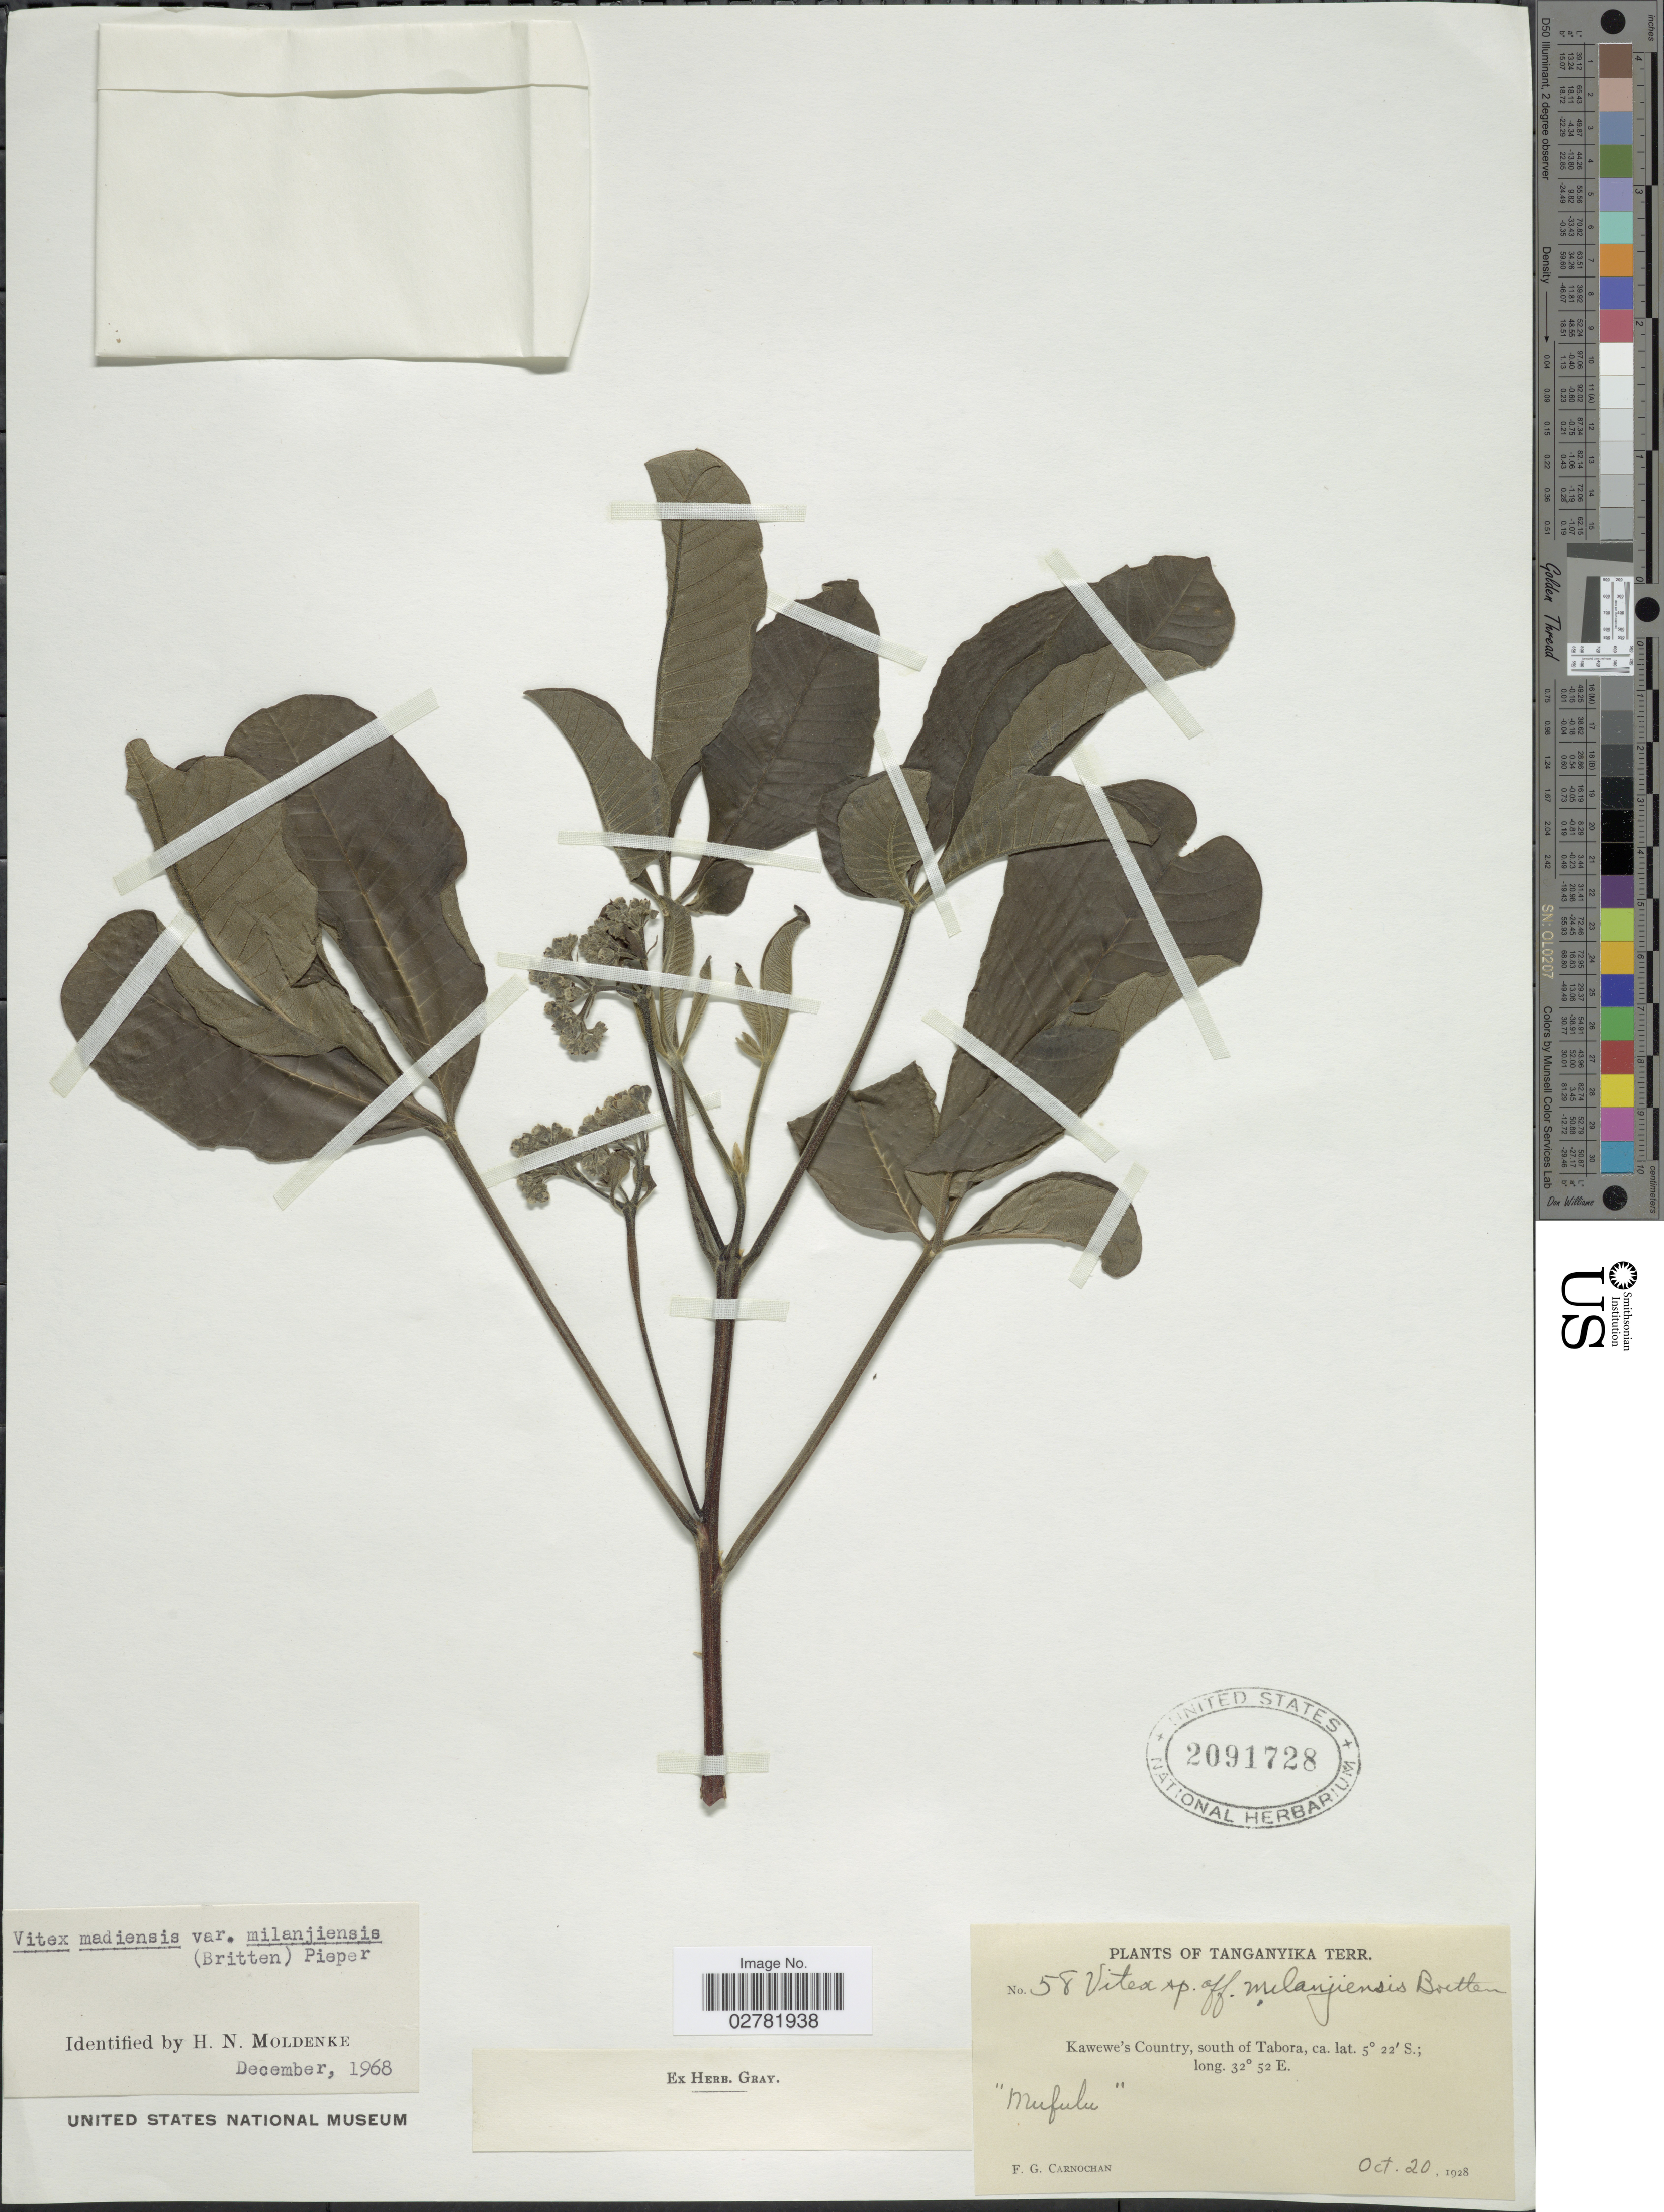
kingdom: Plantae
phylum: Tracheophyta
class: Magnoliopsida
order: Lamiales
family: Lamiaceae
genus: Vitex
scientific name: Vitex madiensis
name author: Oliv.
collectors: F. Carnochan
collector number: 58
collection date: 1928-10-20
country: Tanzania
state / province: Tabora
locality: Tanganyika Terr. Kawewe's Country, south of Tabora.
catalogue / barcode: US 2091728